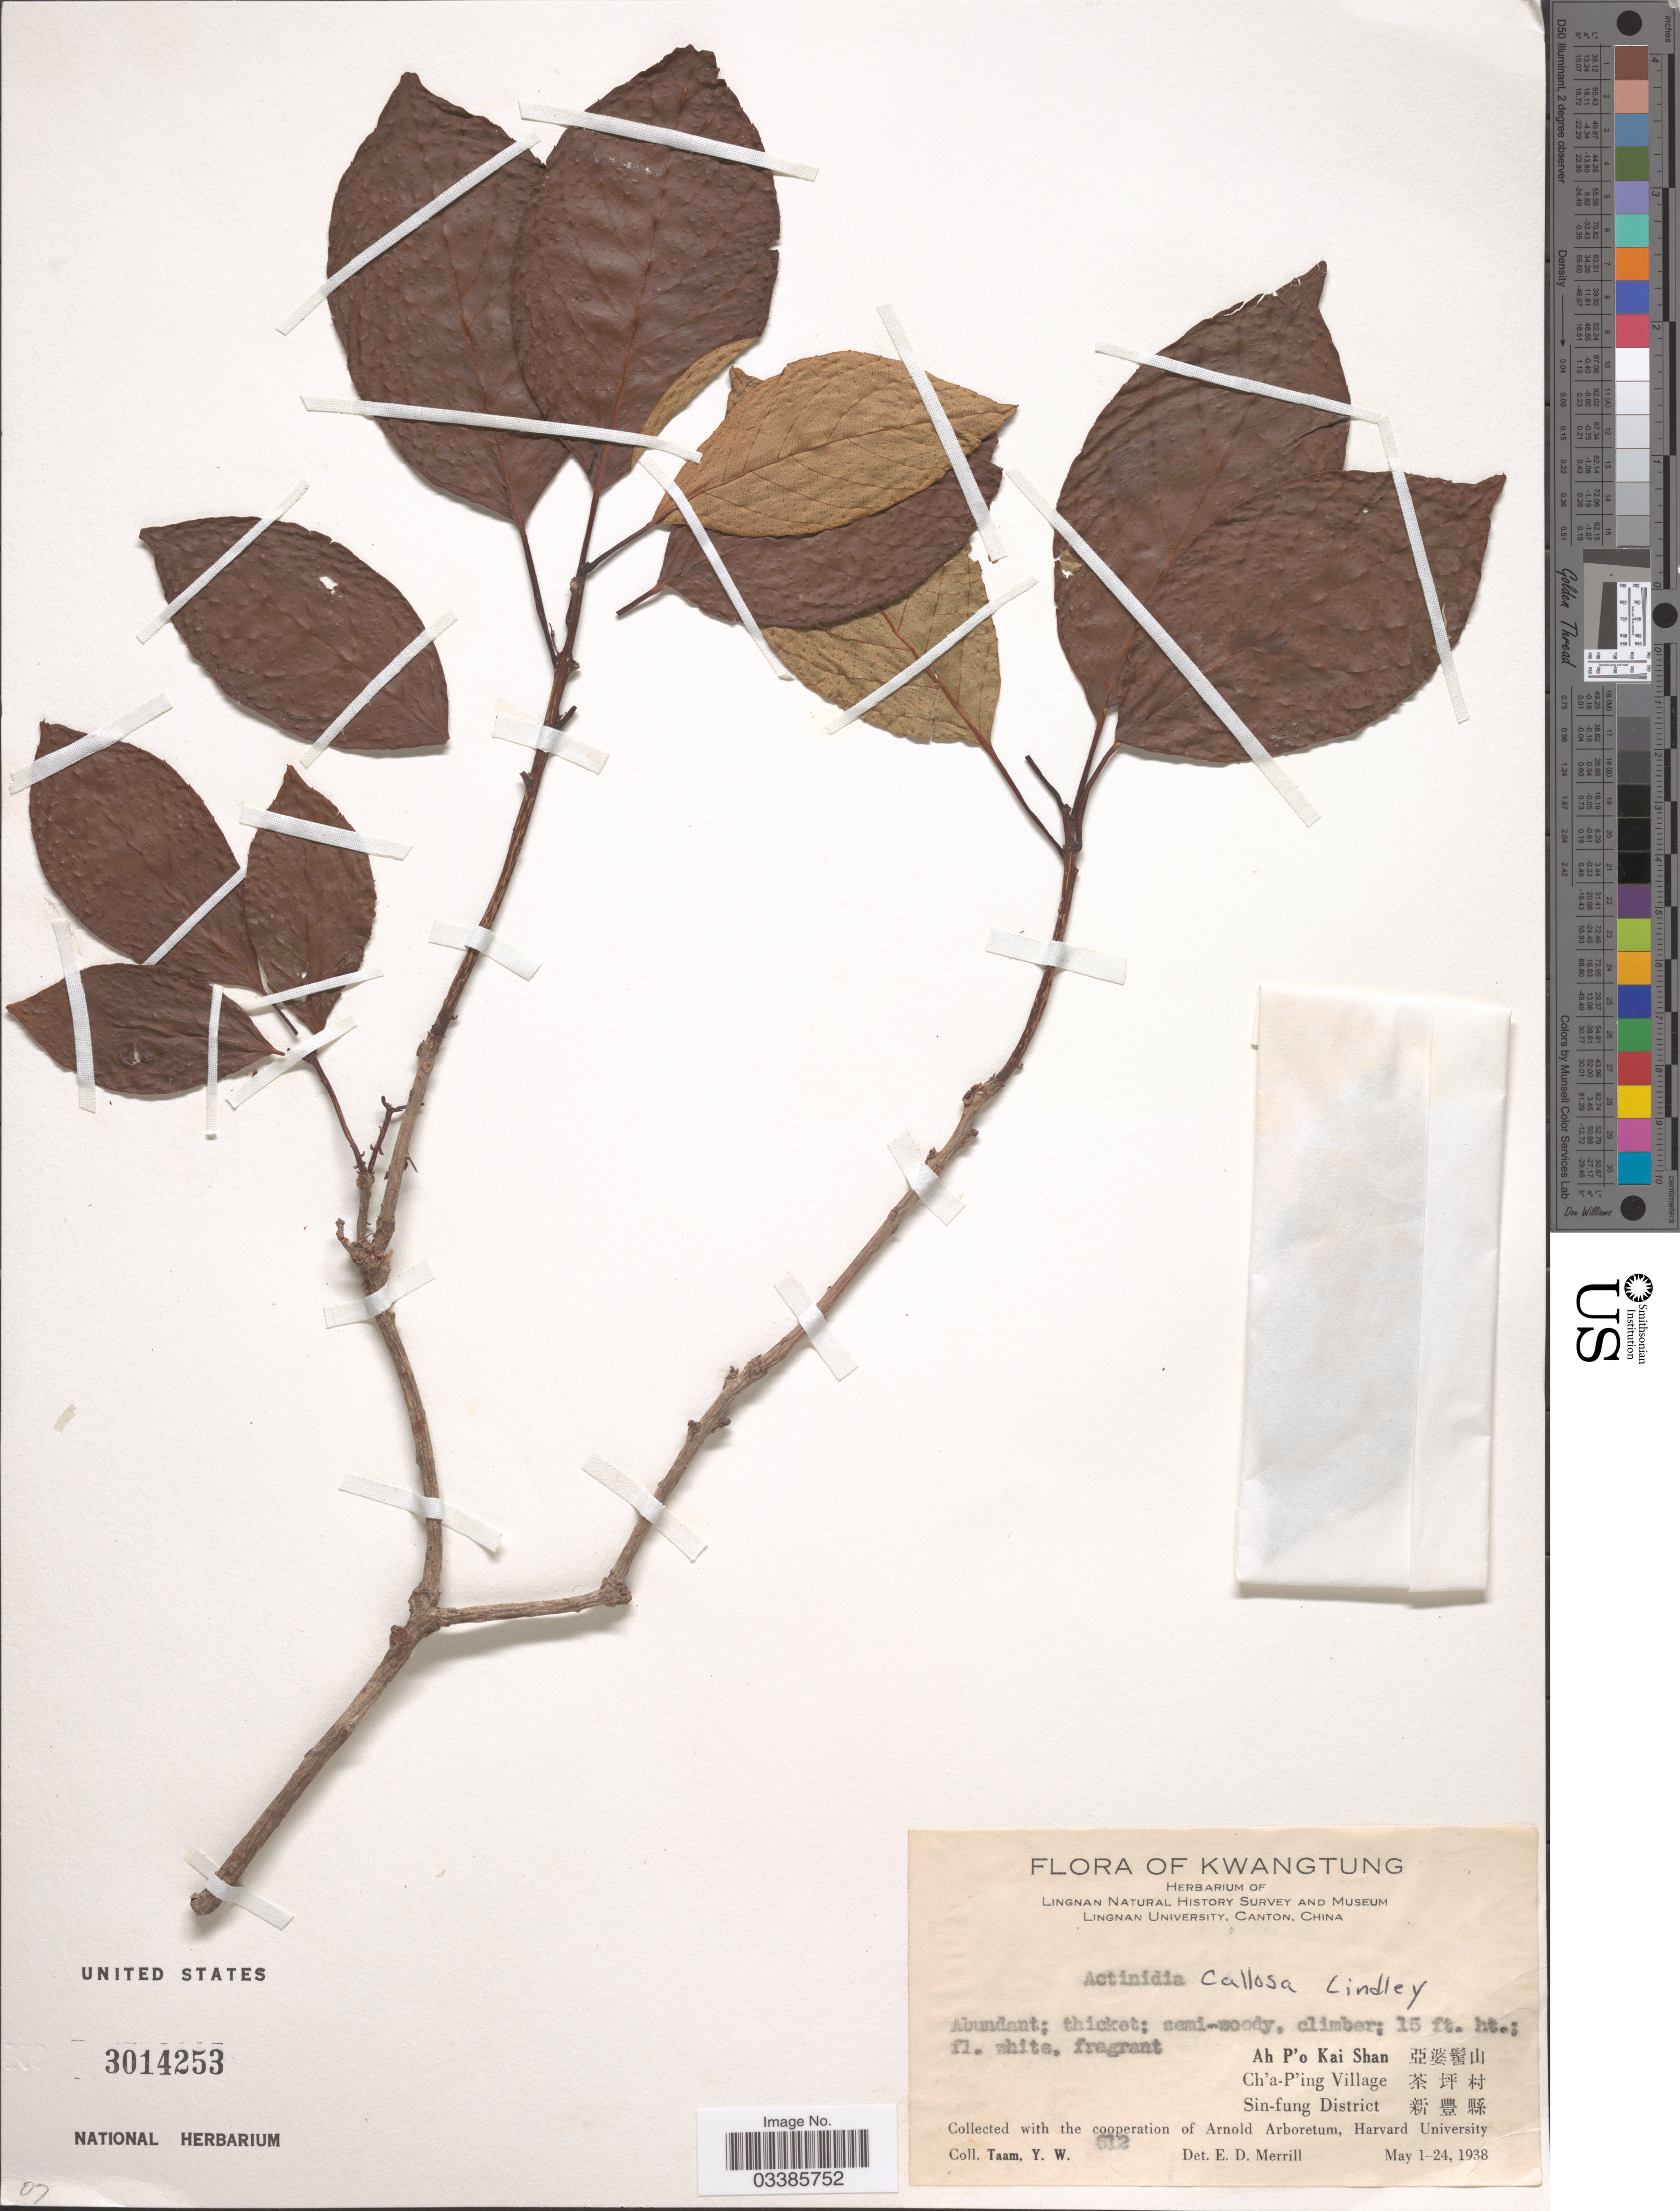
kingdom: Plantae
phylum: Tracheophyta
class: Magnoliopsida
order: Ericales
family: Actinidiaceae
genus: Actinidia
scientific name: Actinidia callosa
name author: Lindl.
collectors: Y. W. Taam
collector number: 612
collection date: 1938-05-01/1938-05-24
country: China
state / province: Guangdong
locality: Kwangtung. Ah P'o Kai Shan X. Ch'a-Ping Village X. Sin-fung District X.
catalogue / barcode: US 3014253